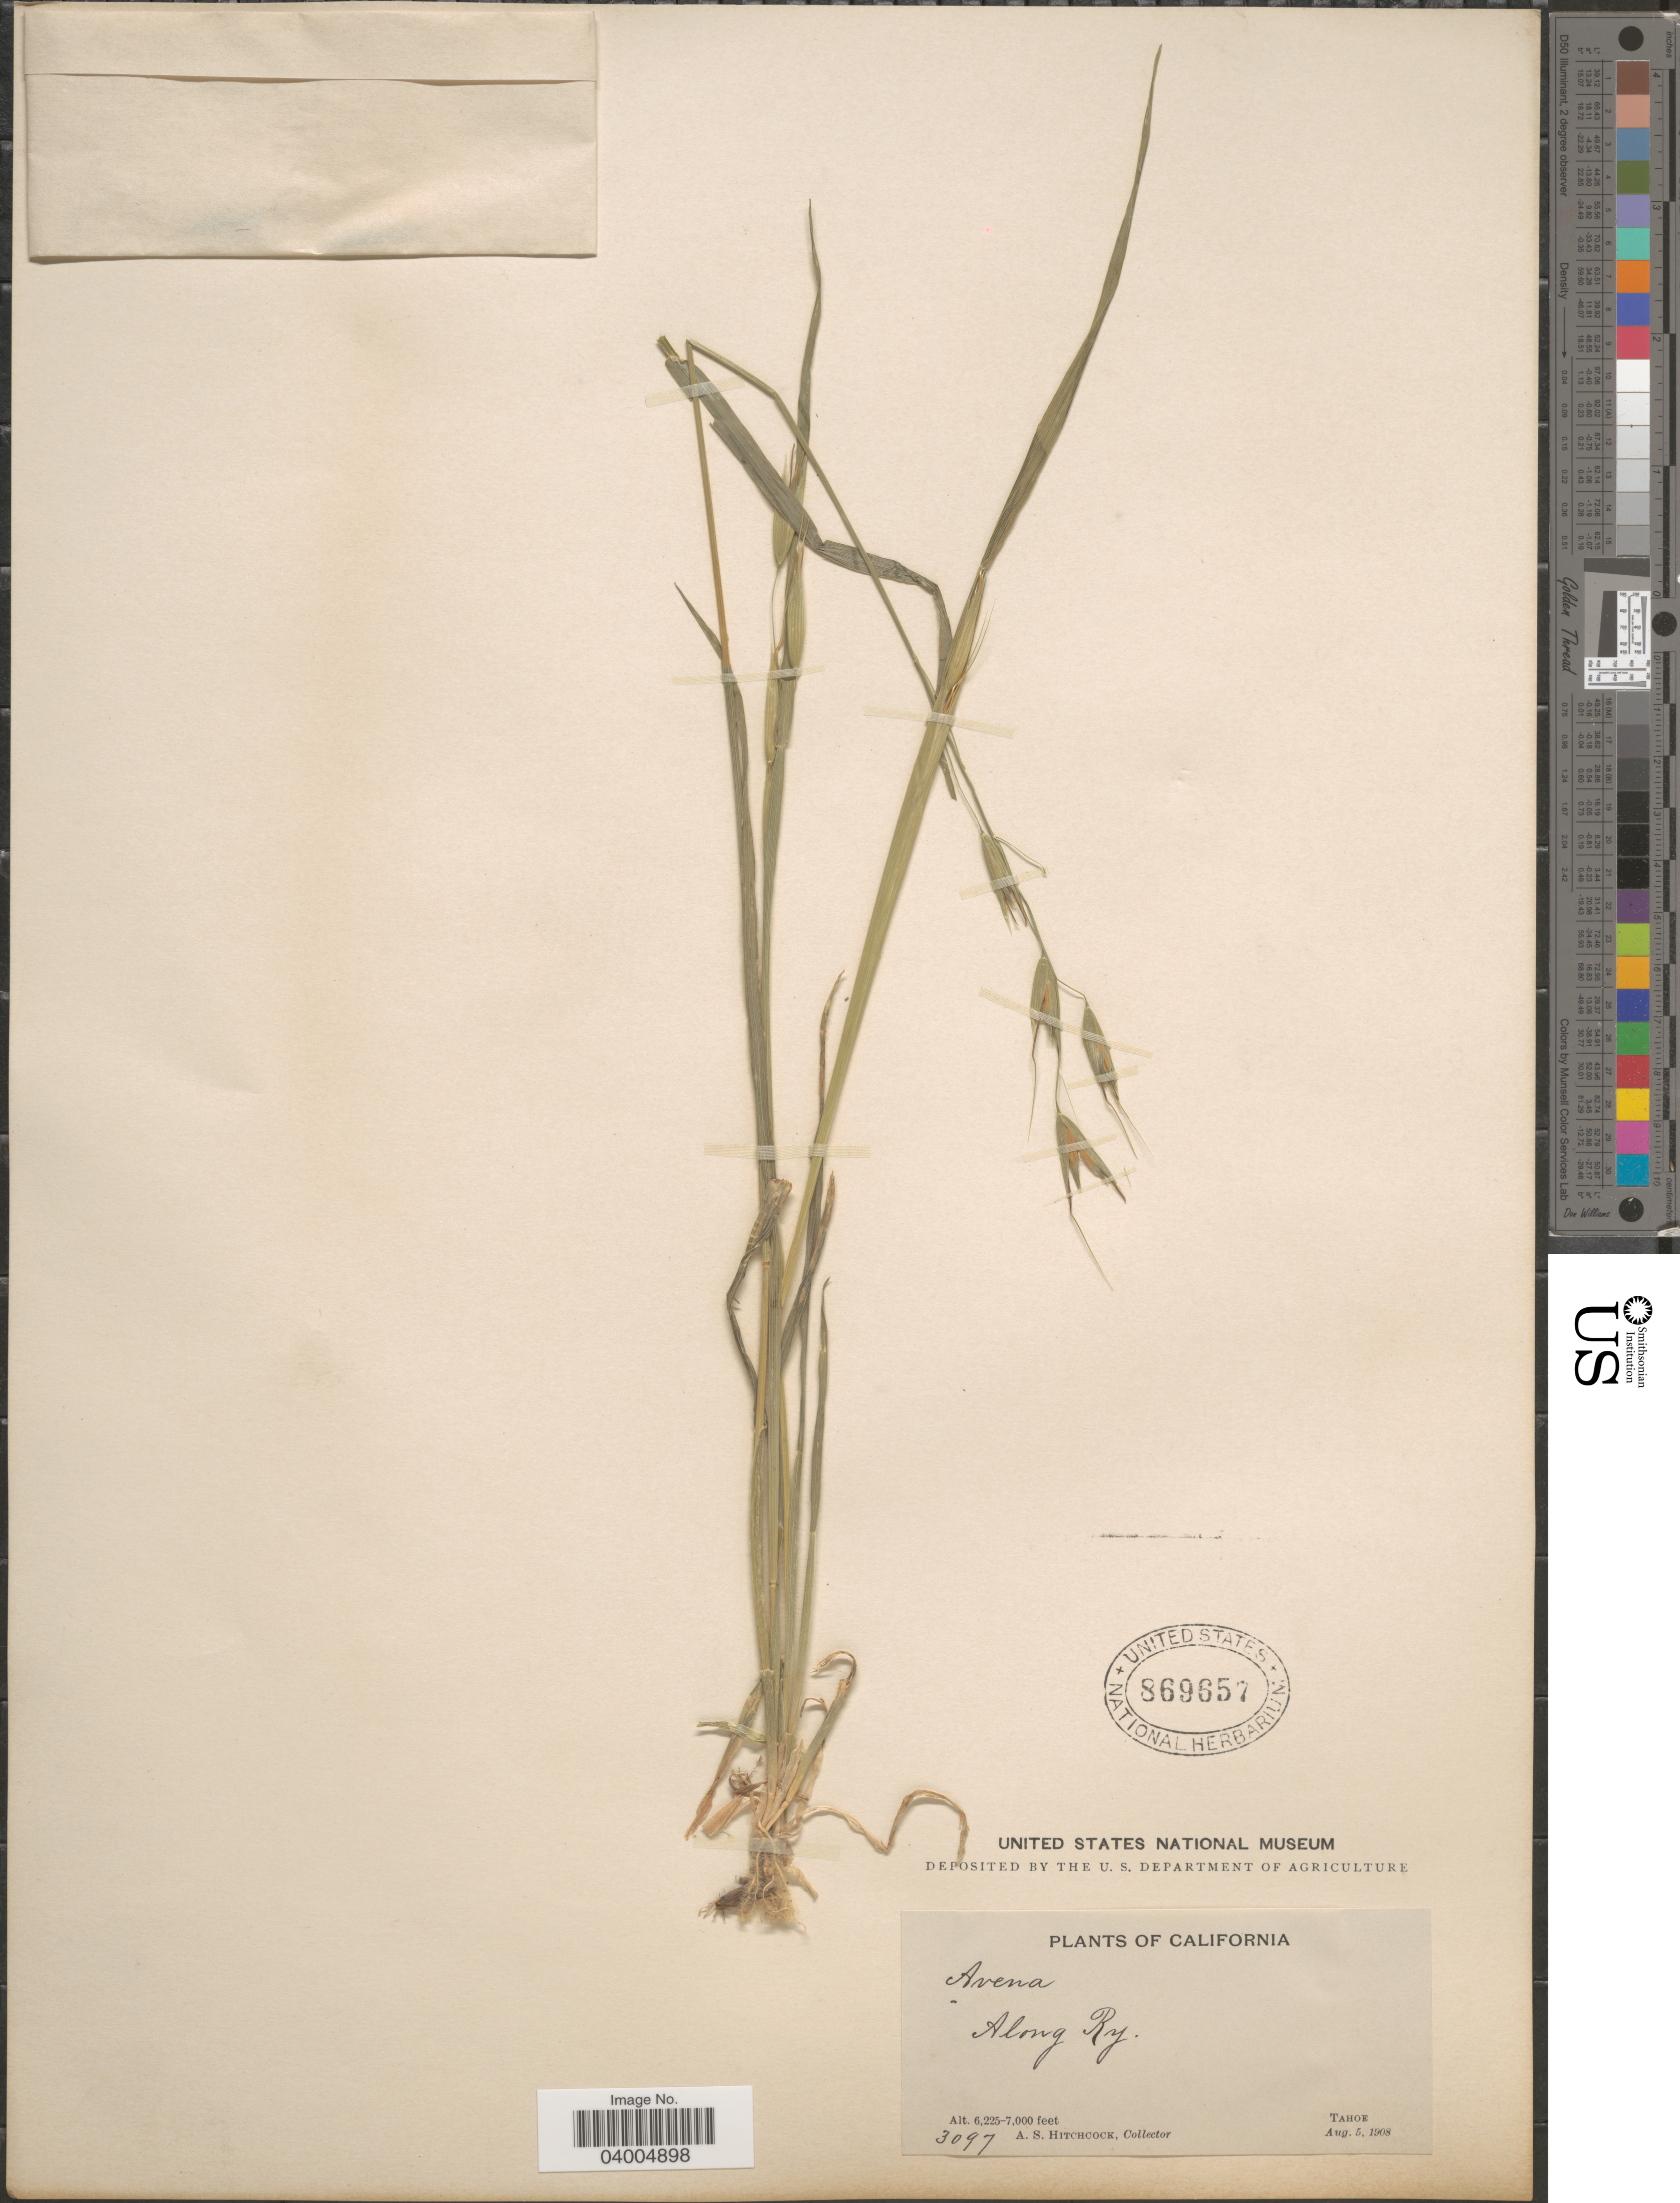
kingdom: Plantae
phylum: Tracheophyta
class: Liliopsida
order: Poales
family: Poaceae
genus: Avena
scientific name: Avena fatua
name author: L.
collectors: A. S. Hitchcock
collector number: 3097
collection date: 1908-08-05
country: United States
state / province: California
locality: Along Ry. Tahoe.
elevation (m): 1897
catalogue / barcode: US 869657